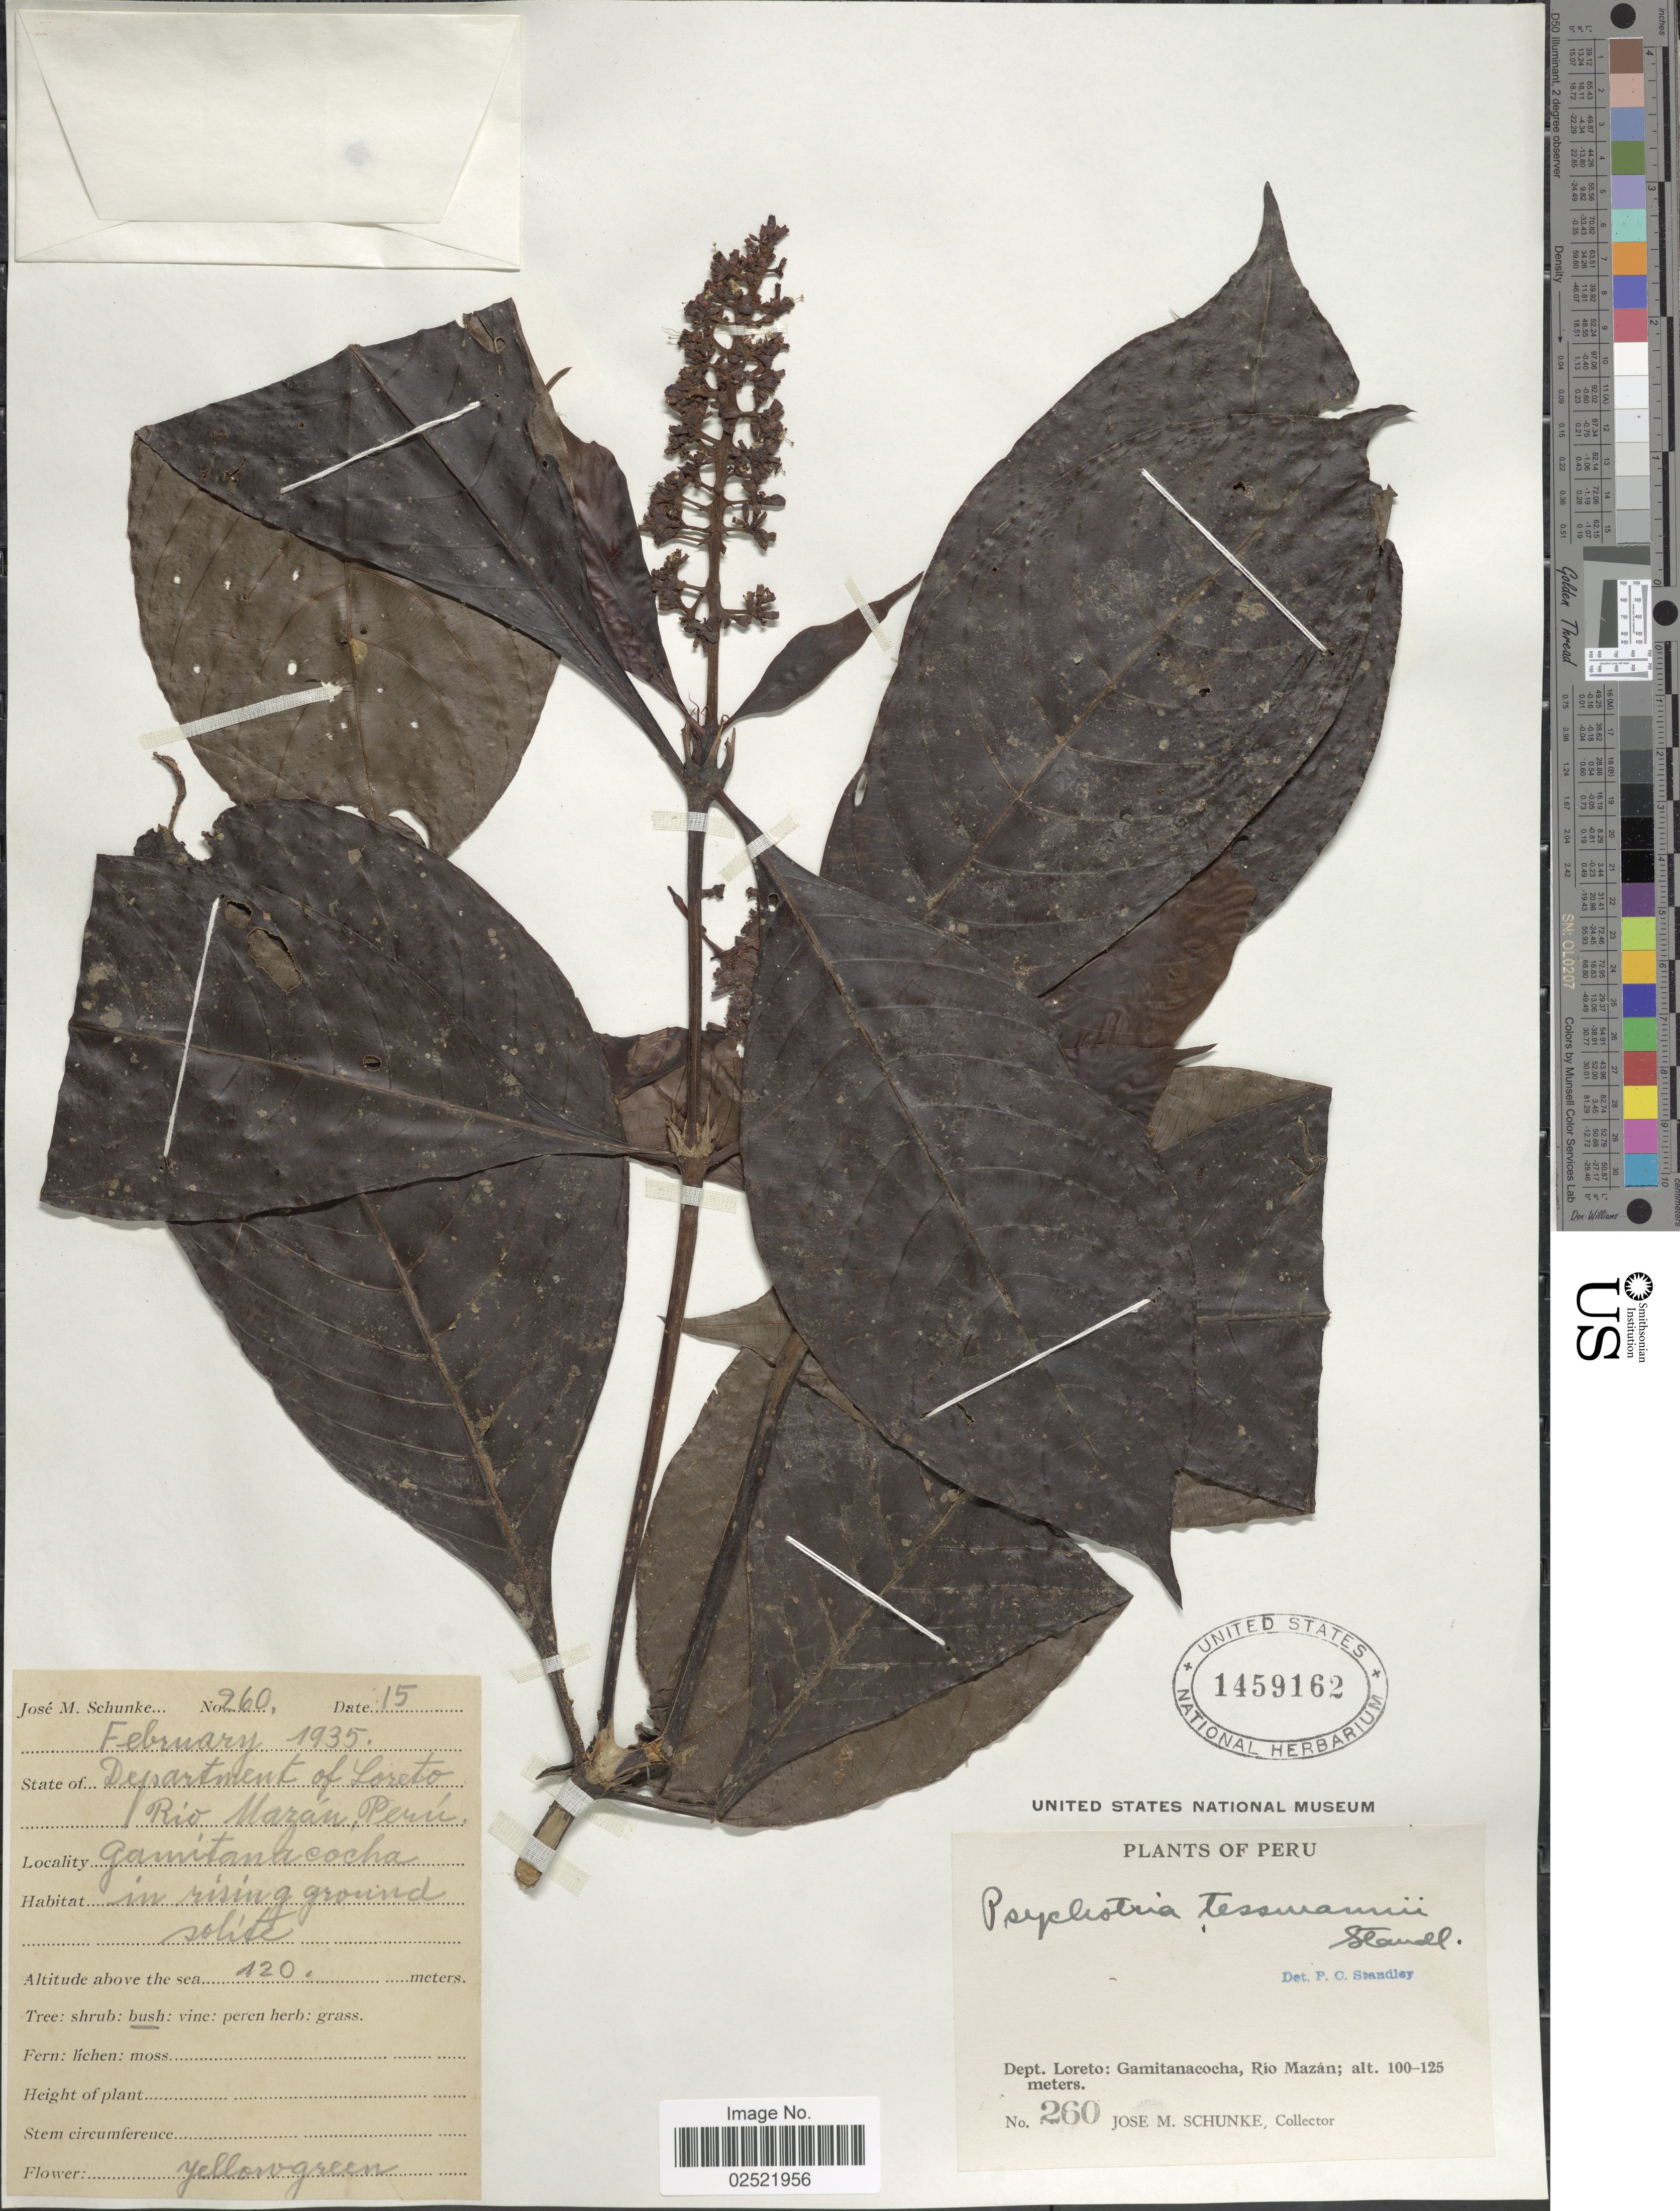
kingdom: Plantae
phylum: Tracheophyta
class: Magnoliopsida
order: Gentianales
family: Rubiaceae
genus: Psychotria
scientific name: Psychotria tessmannii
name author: Standl.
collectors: J. M. Schunke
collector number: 260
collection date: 1935-02-15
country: Peru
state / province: Loreto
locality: Gamitanacocha, Rio Mazan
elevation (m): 120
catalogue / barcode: US 1459162